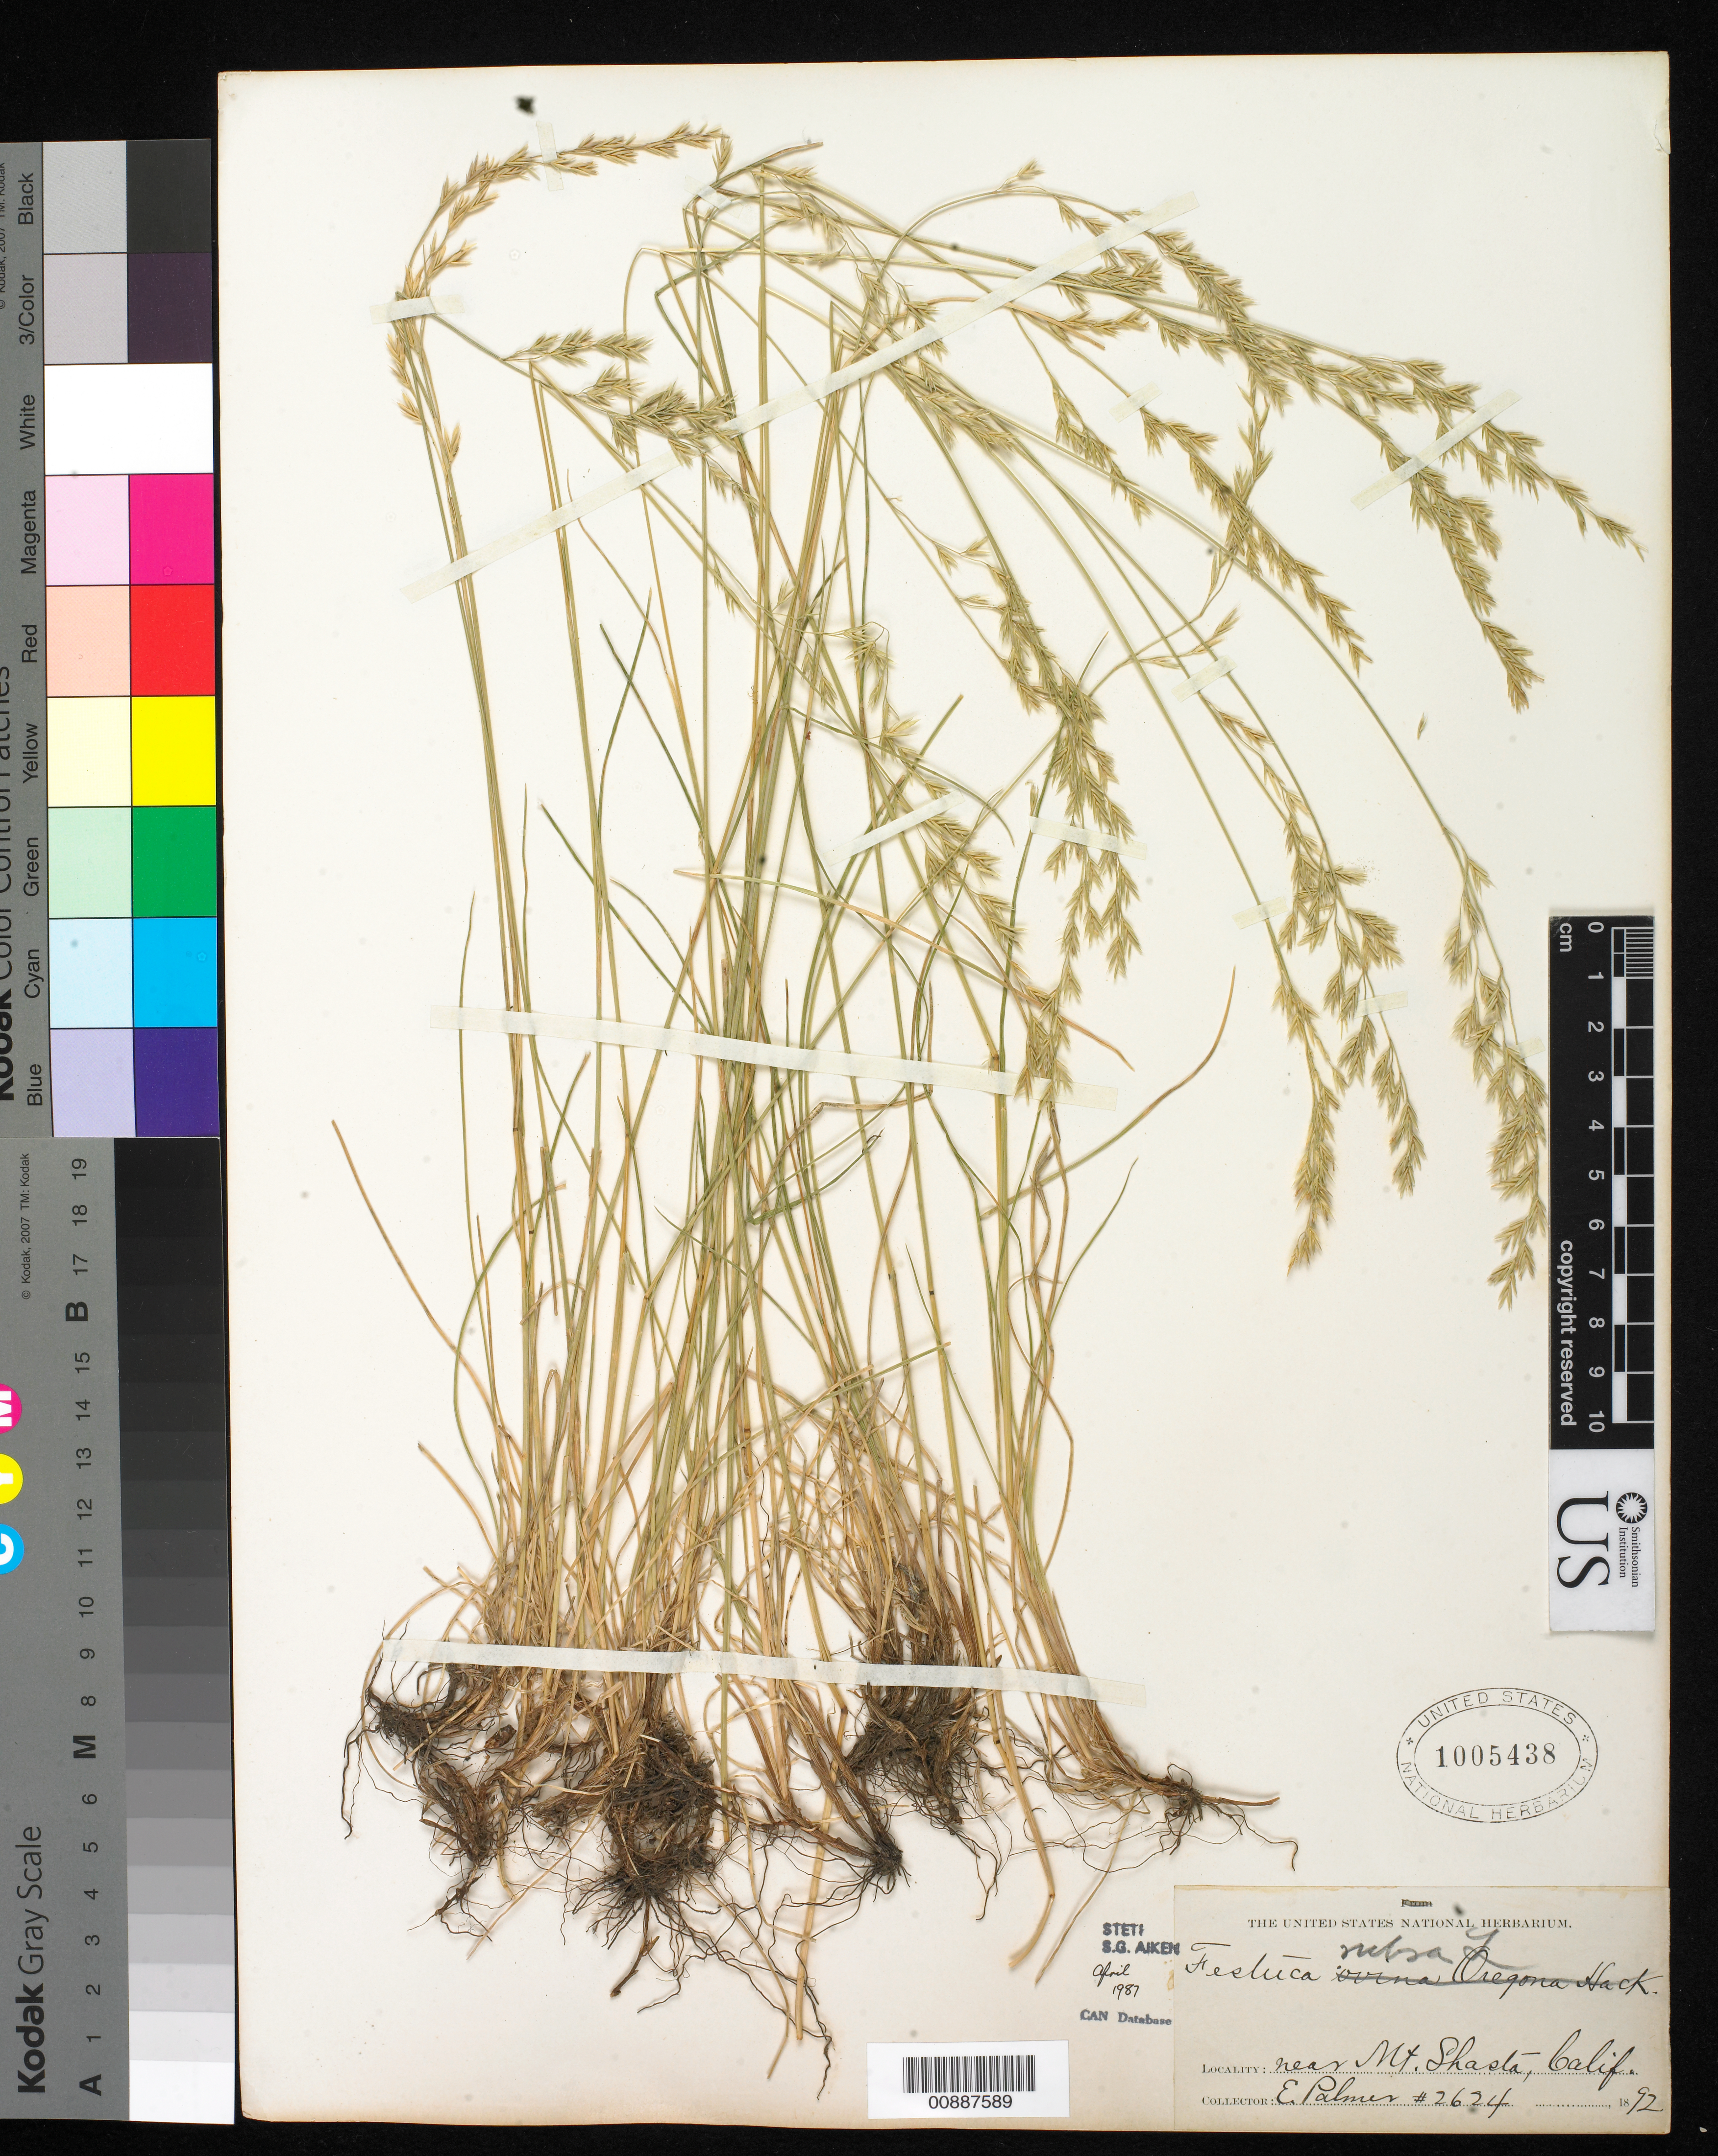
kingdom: Plantae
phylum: Tracheophyta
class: Liliopsida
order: Poales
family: Poaceae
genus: Festuca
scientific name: Festuca rubra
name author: L.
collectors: E. Palmer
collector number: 2624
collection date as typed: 1892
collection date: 1892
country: United States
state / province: California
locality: Near Mt. Shasta, California.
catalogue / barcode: US 1005438